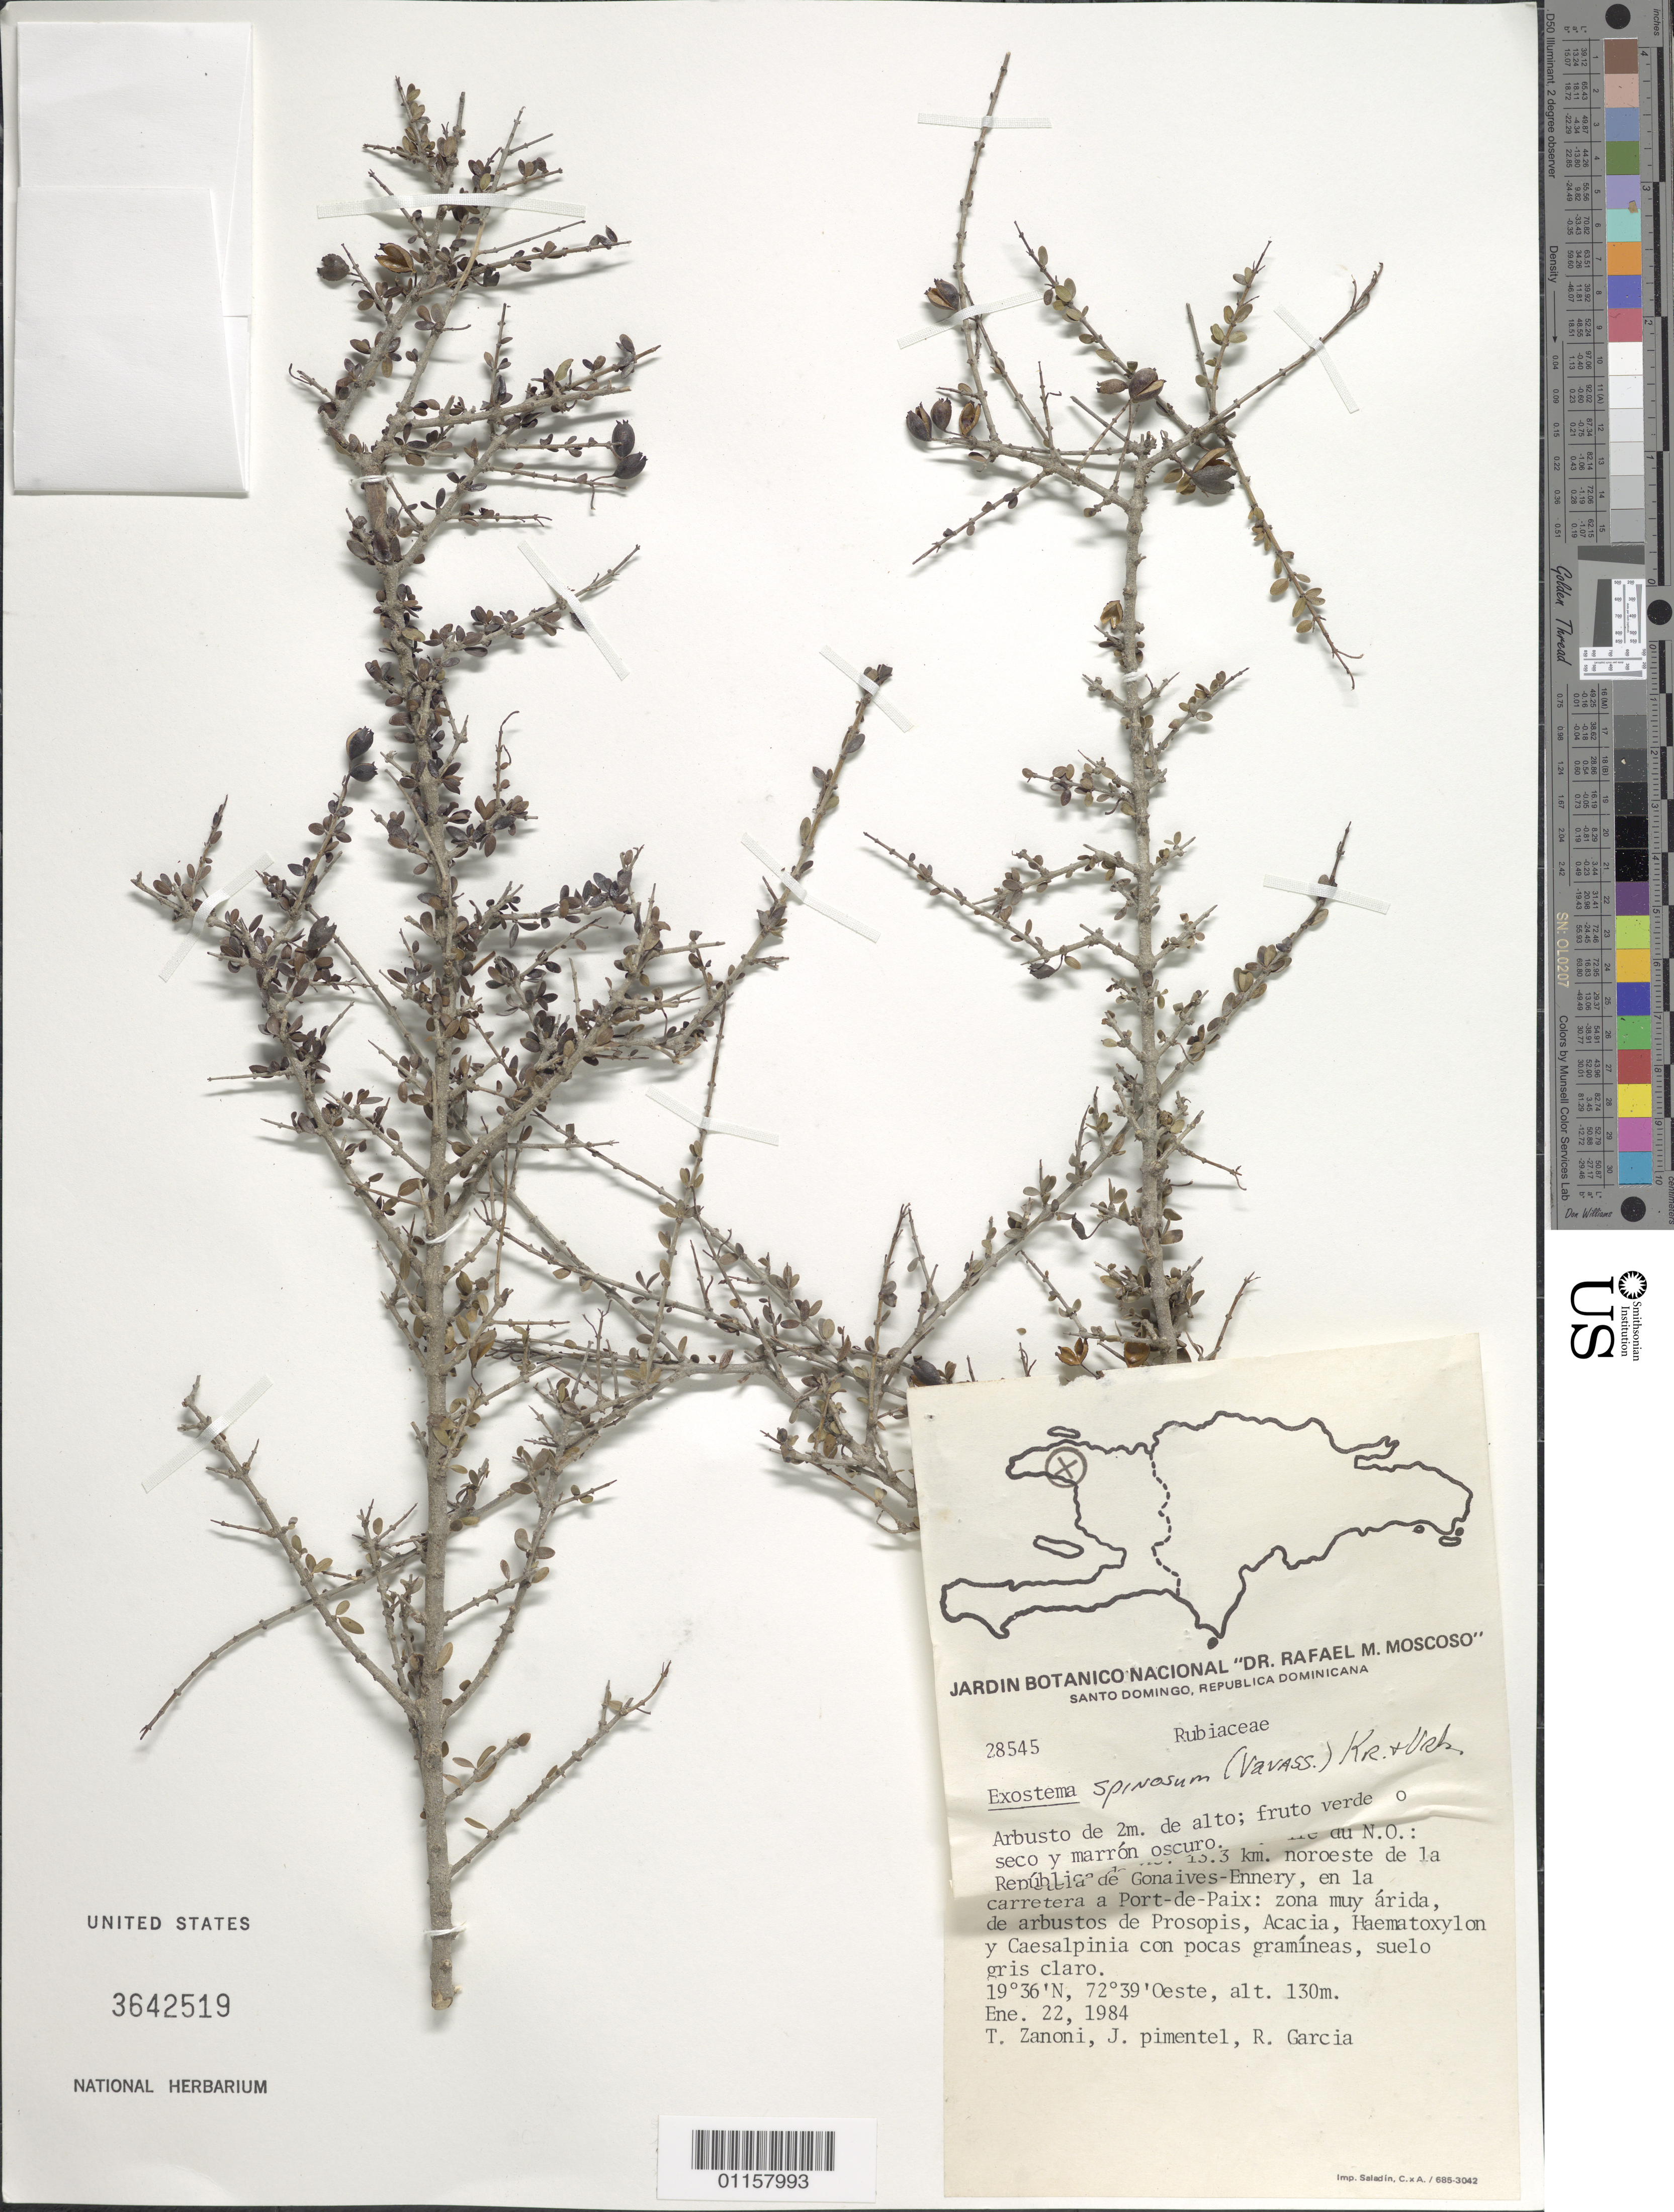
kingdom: Plantae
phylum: Tracheophyta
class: Magnoliopsida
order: Gentianales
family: Rubiaceae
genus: Exostema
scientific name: Exostema spinosum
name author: (Vavass.) Krug & Urb.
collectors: T. A. Zanoni, J. Pimentel & R. García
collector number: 28545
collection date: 1984-01-22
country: Haiti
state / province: Presqu'ile du Nord-Ouest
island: Hispaniola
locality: Dept. Artibonite, 13.3 km noroeste de la carretera de Gonaives-Ennery, en la carretera a Port-de-Paix.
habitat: Zona muy árida, de arbustos de Prosopis, Acacia, haematoxylon y Caesalpinia con pocas gramíneas, suelo gris claro.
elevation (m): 130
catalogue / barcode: US 3642519